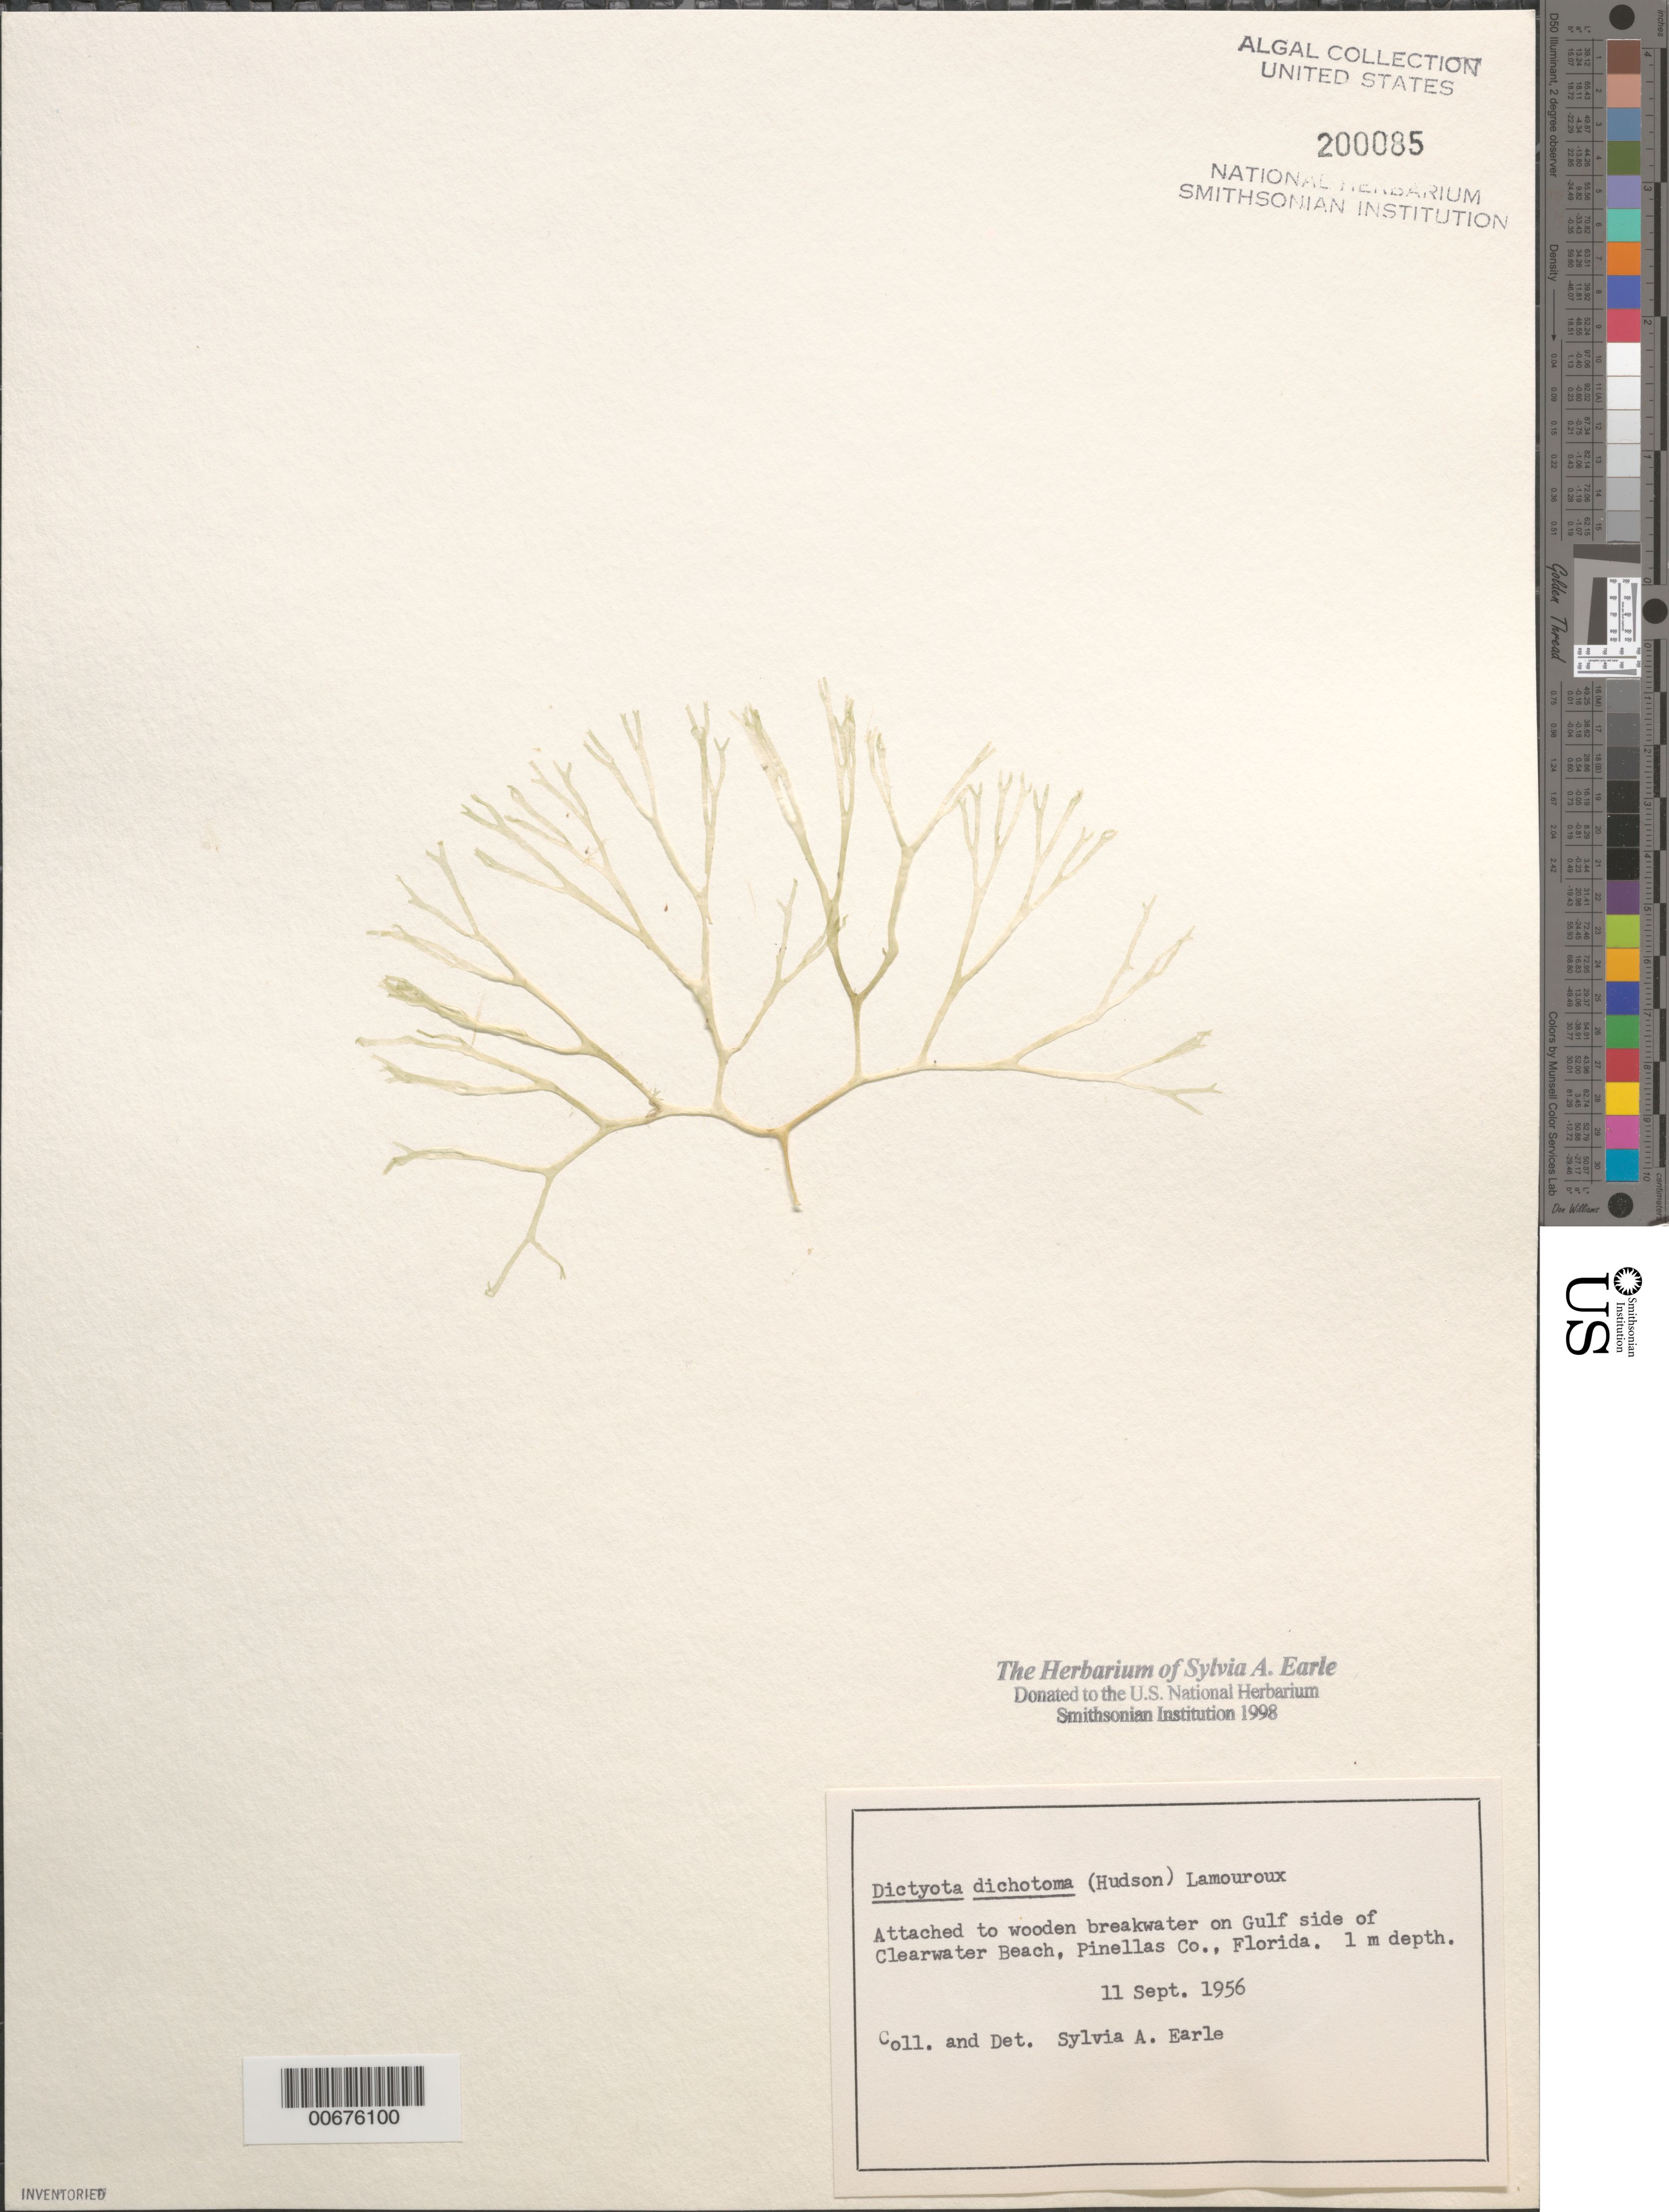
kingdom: Chromista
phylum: Ochrophyta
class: Phaeophyceae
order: Dictyotales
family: Dictyotaceae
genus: Dictyota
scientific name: Dictyota dichotoma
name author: (Huds.) J.V.Lamouroux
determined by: Earle, S. A.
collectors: S. A. Earle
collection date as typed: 11 Sep 1956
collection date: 1956-09-11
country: United States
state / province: Florida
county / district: Pinellas County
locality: Clearwater Beach, Gulf of Mexico side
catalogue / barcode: US 200085